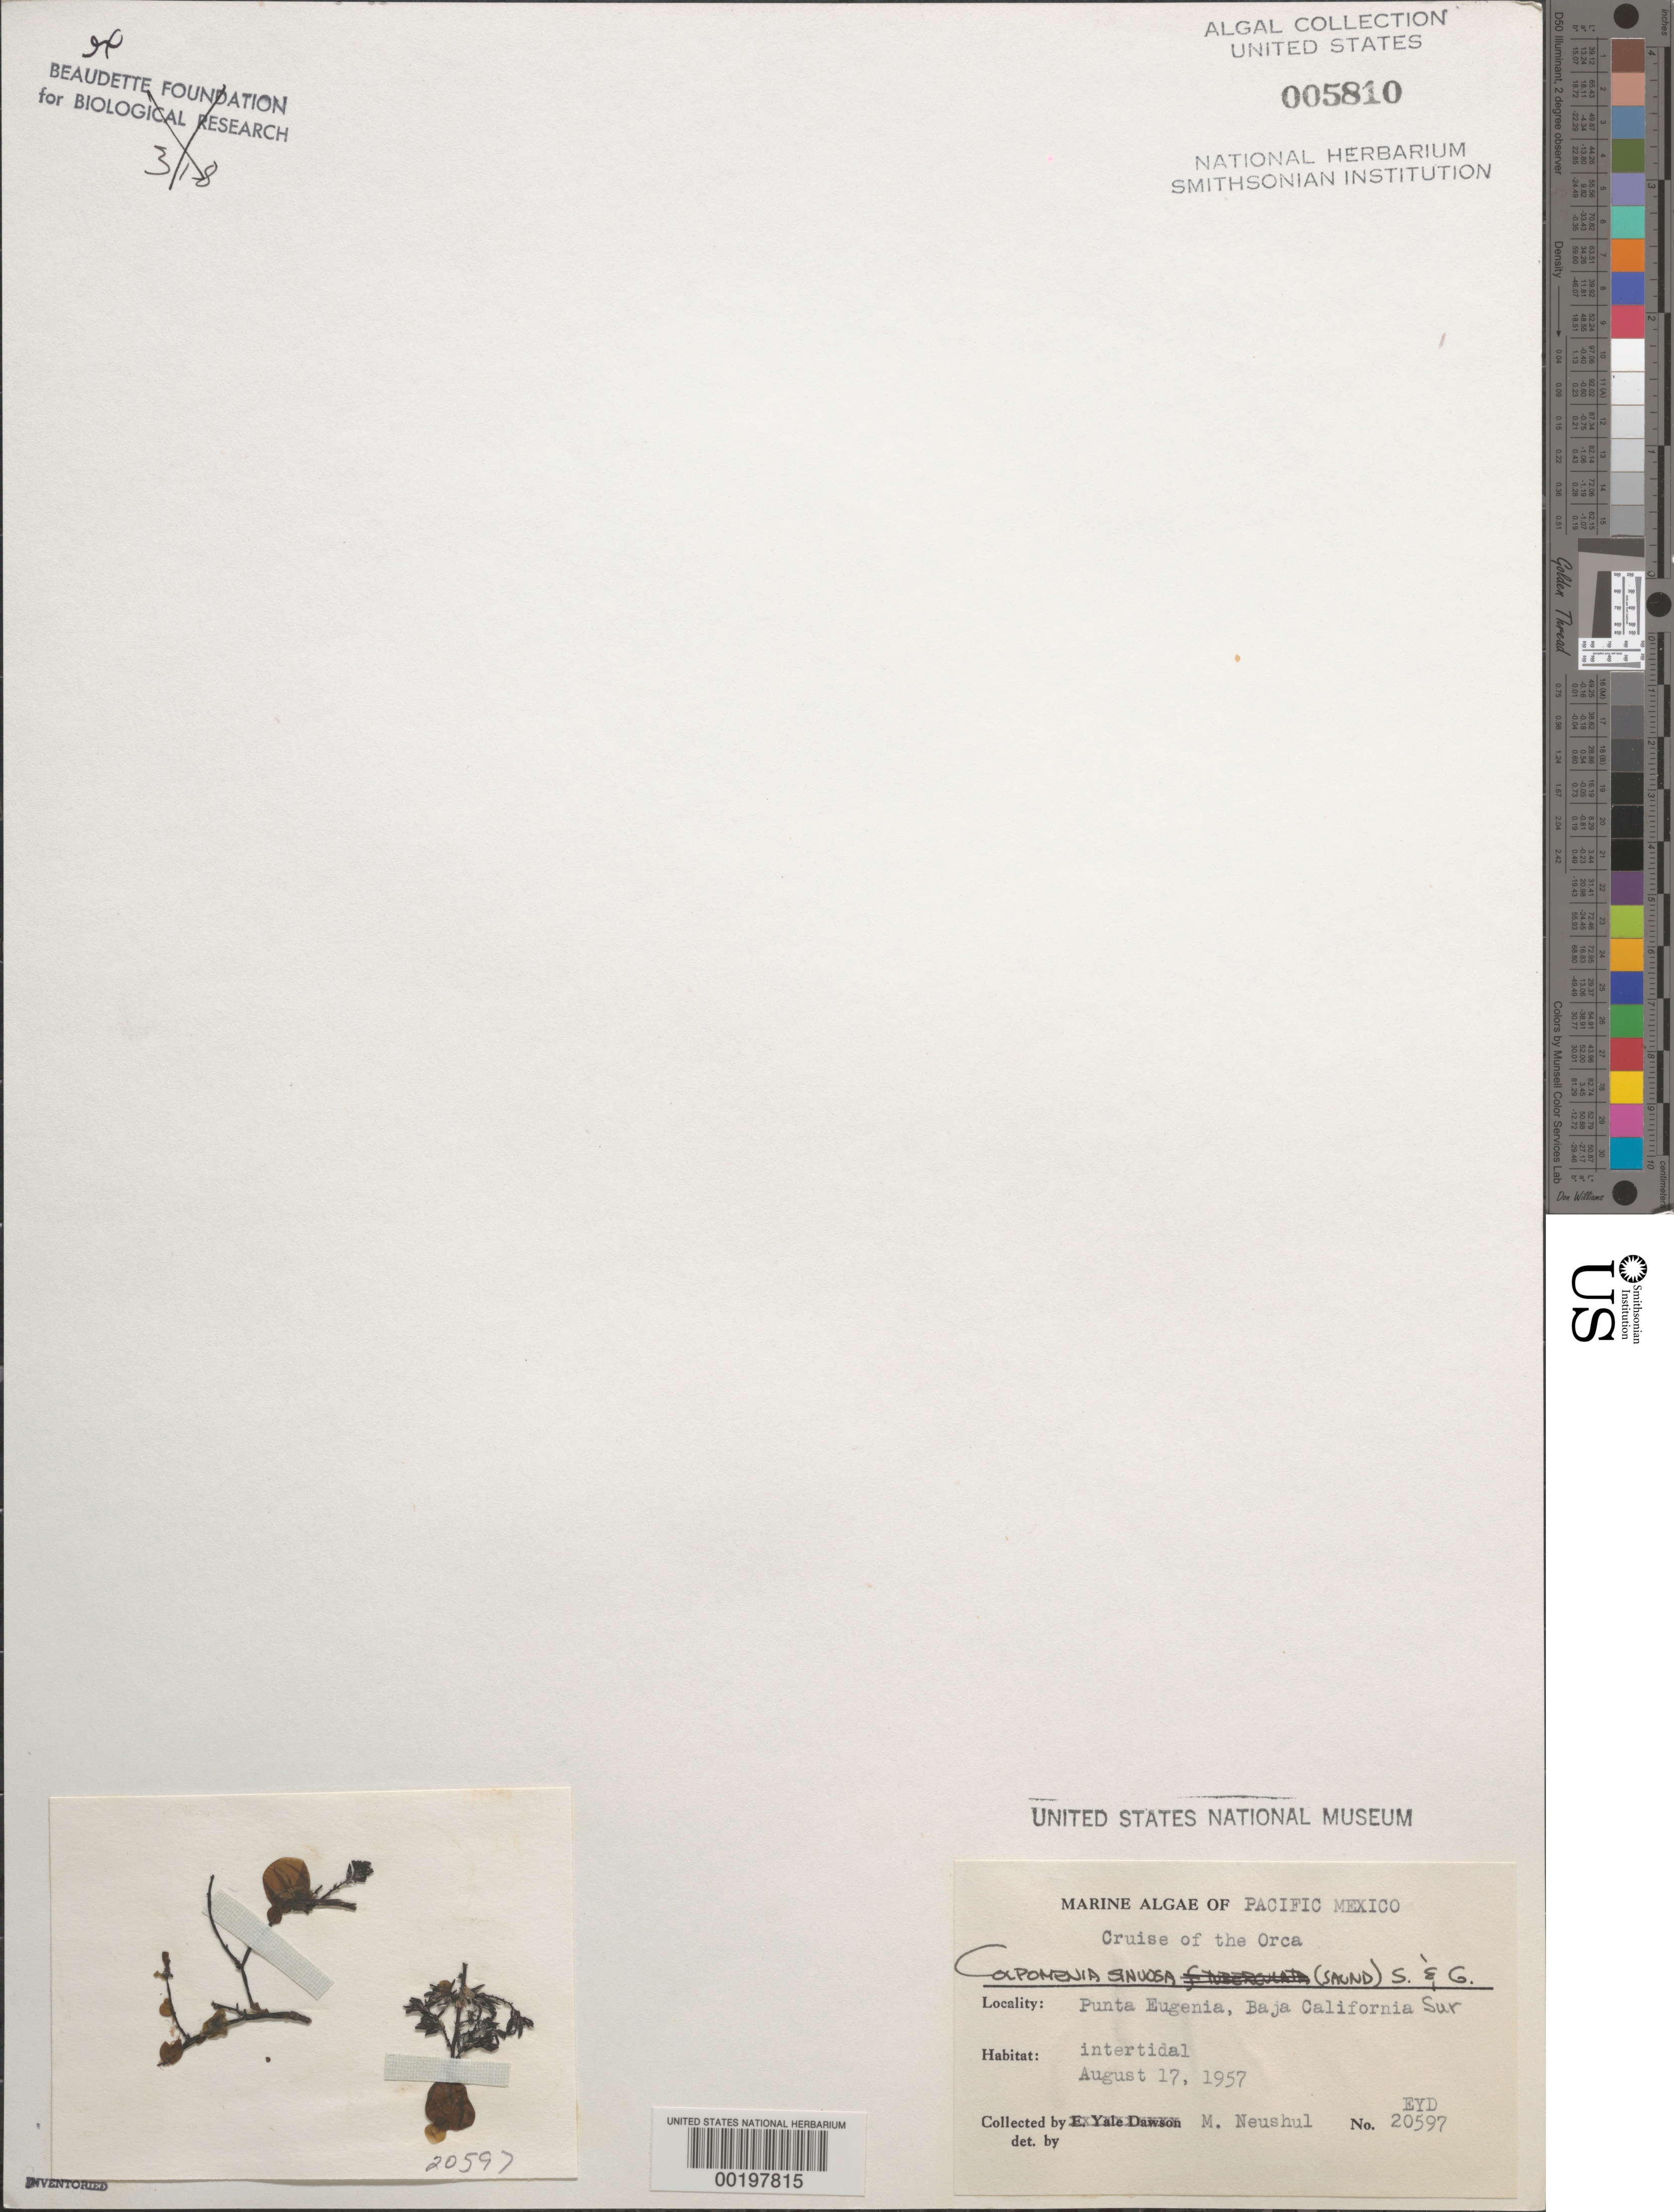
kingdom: Chromista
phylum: Ochrophyta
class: Phaeophyceae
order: Scytosiphonales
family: Scytosiphonaceae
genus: Colpomenia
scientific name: Colpomenia sinuosa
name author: (K. Mert. ex Roth) Derbes & Solier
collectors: M. Neushul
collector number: EYD 20597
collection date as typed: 17 Aug 1957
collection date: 1957-08-17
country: Mexico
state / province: Baja California Sur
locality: Punta Eugenia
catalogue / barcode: US 5810